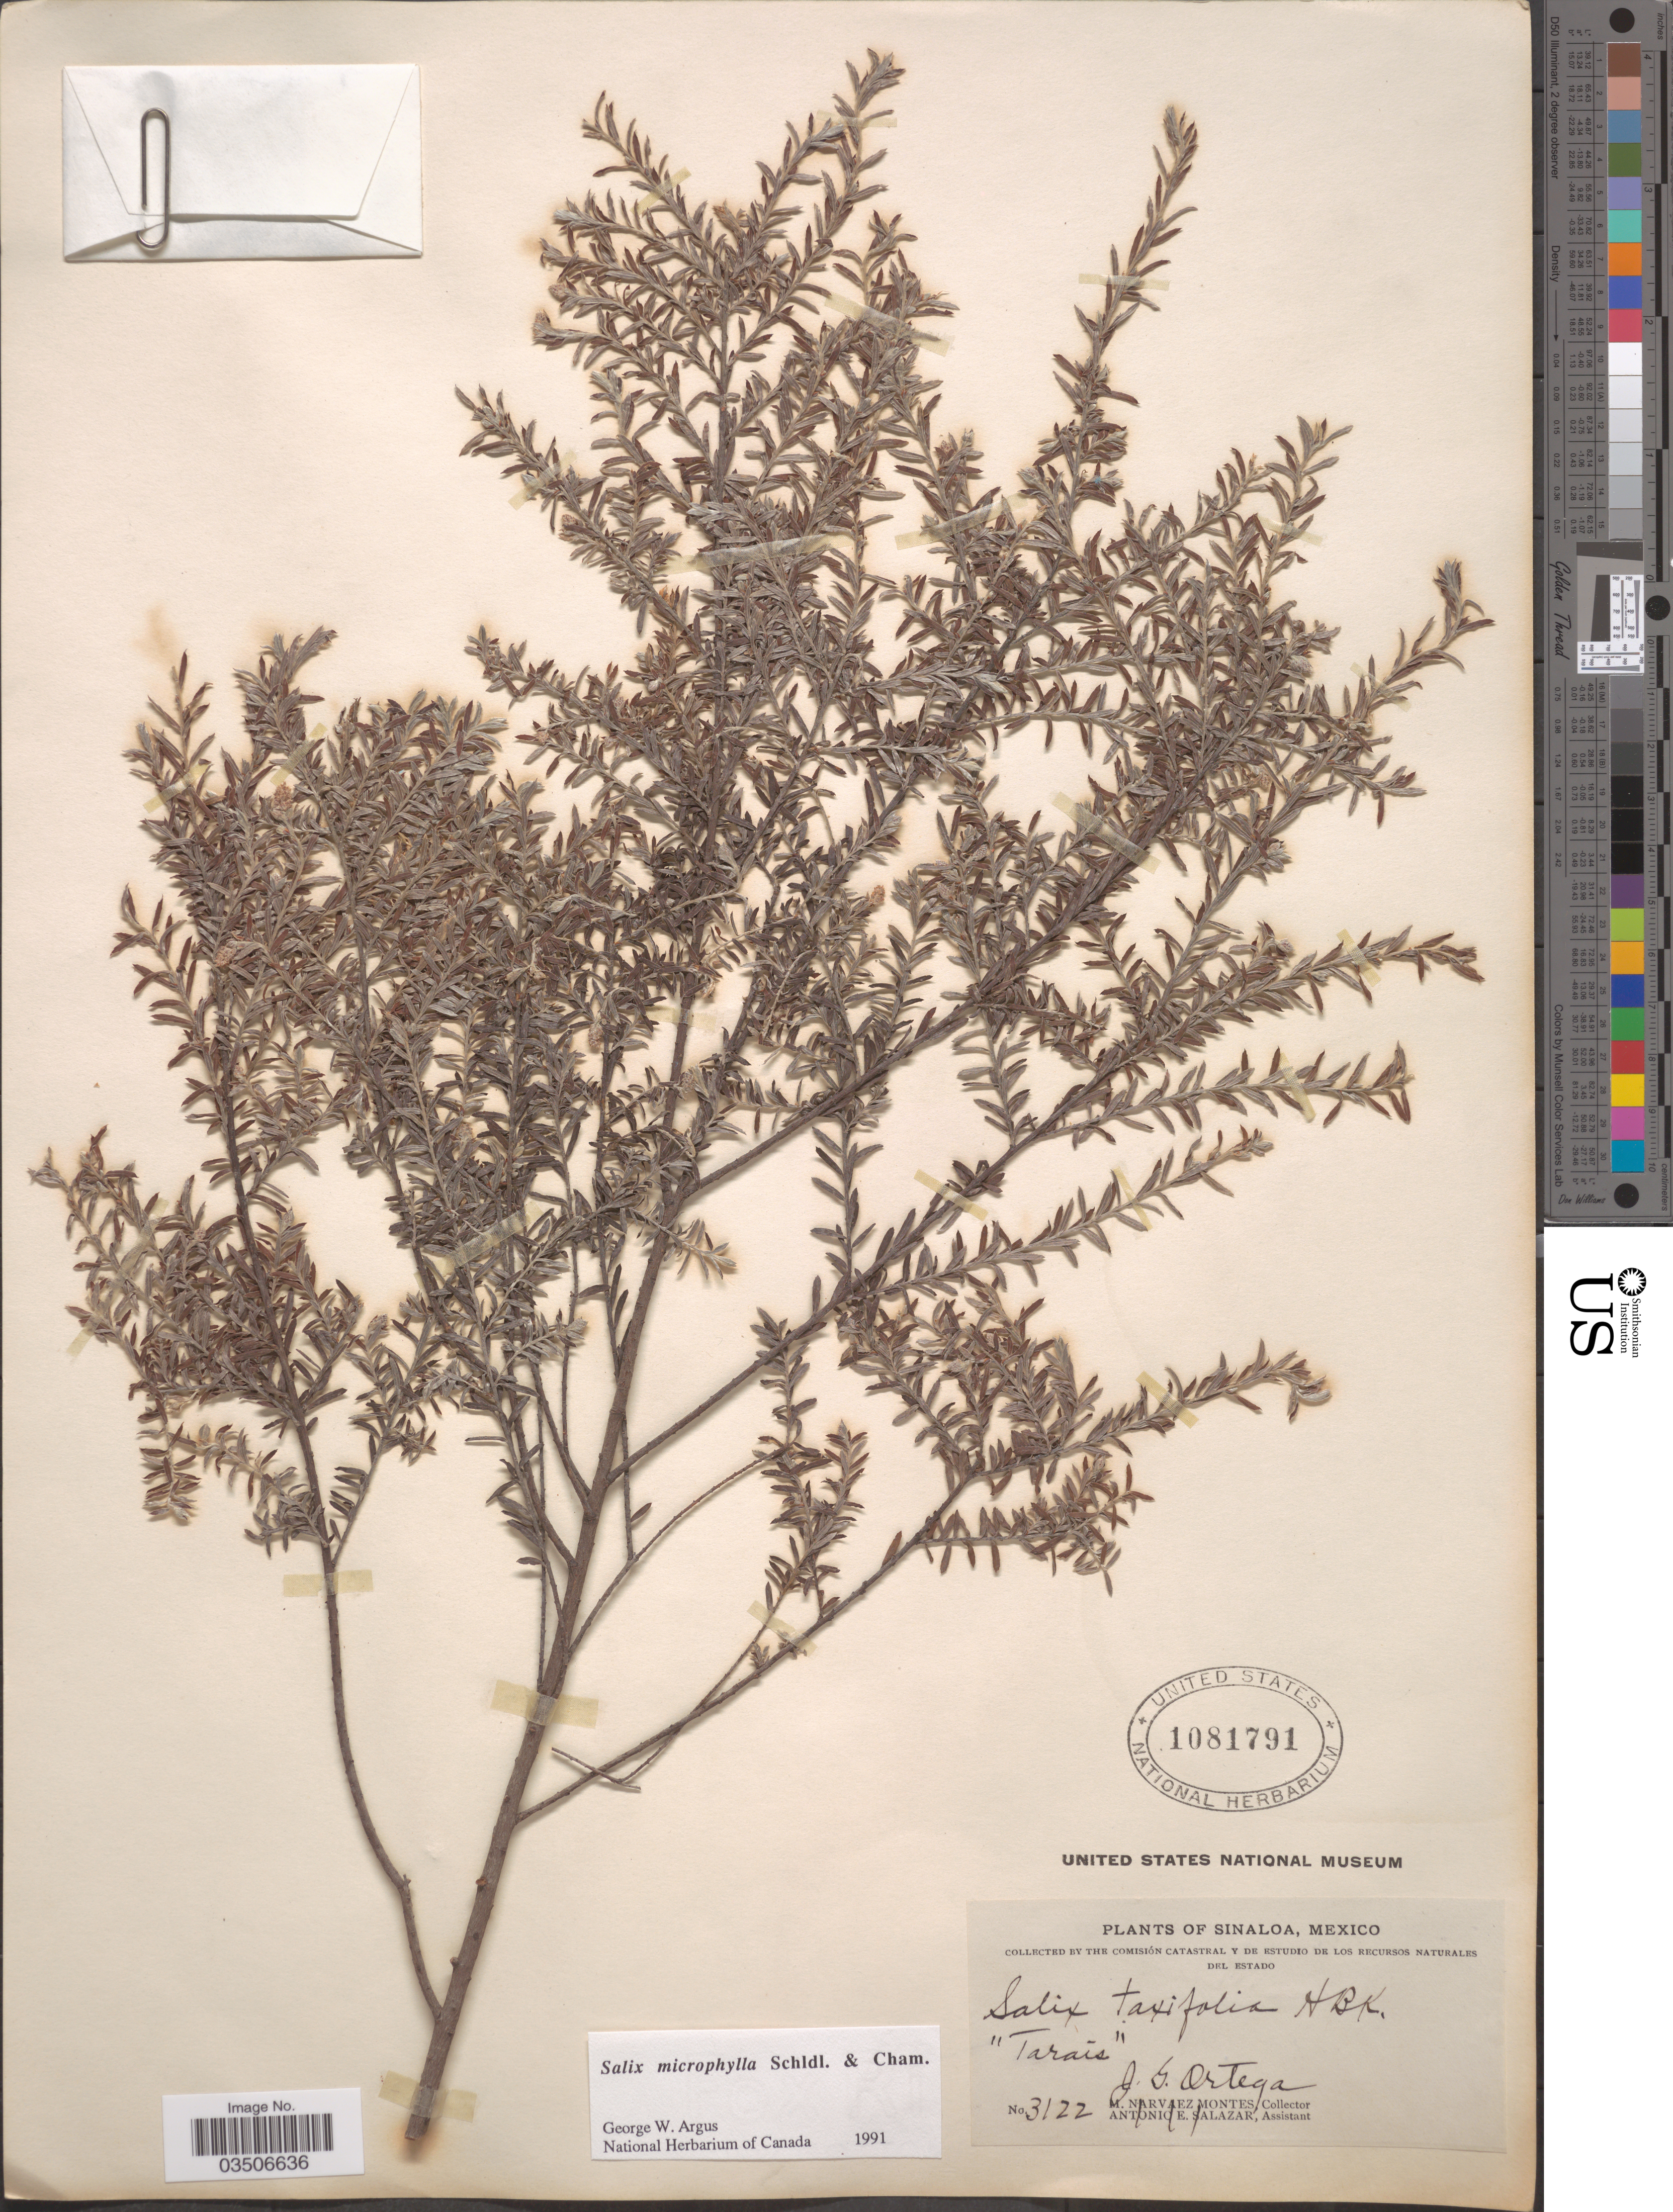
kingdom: Plantae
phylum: Tracheophyta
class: Magnoliopsida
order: Malpighiales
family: Salicaceae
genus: Salix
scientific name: Salix microphylla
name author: Schltdl. & Cham.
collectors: J. Ortega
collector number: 3122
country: Mexico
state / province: Sinaloa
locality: Taraís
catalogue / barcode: US 1081791